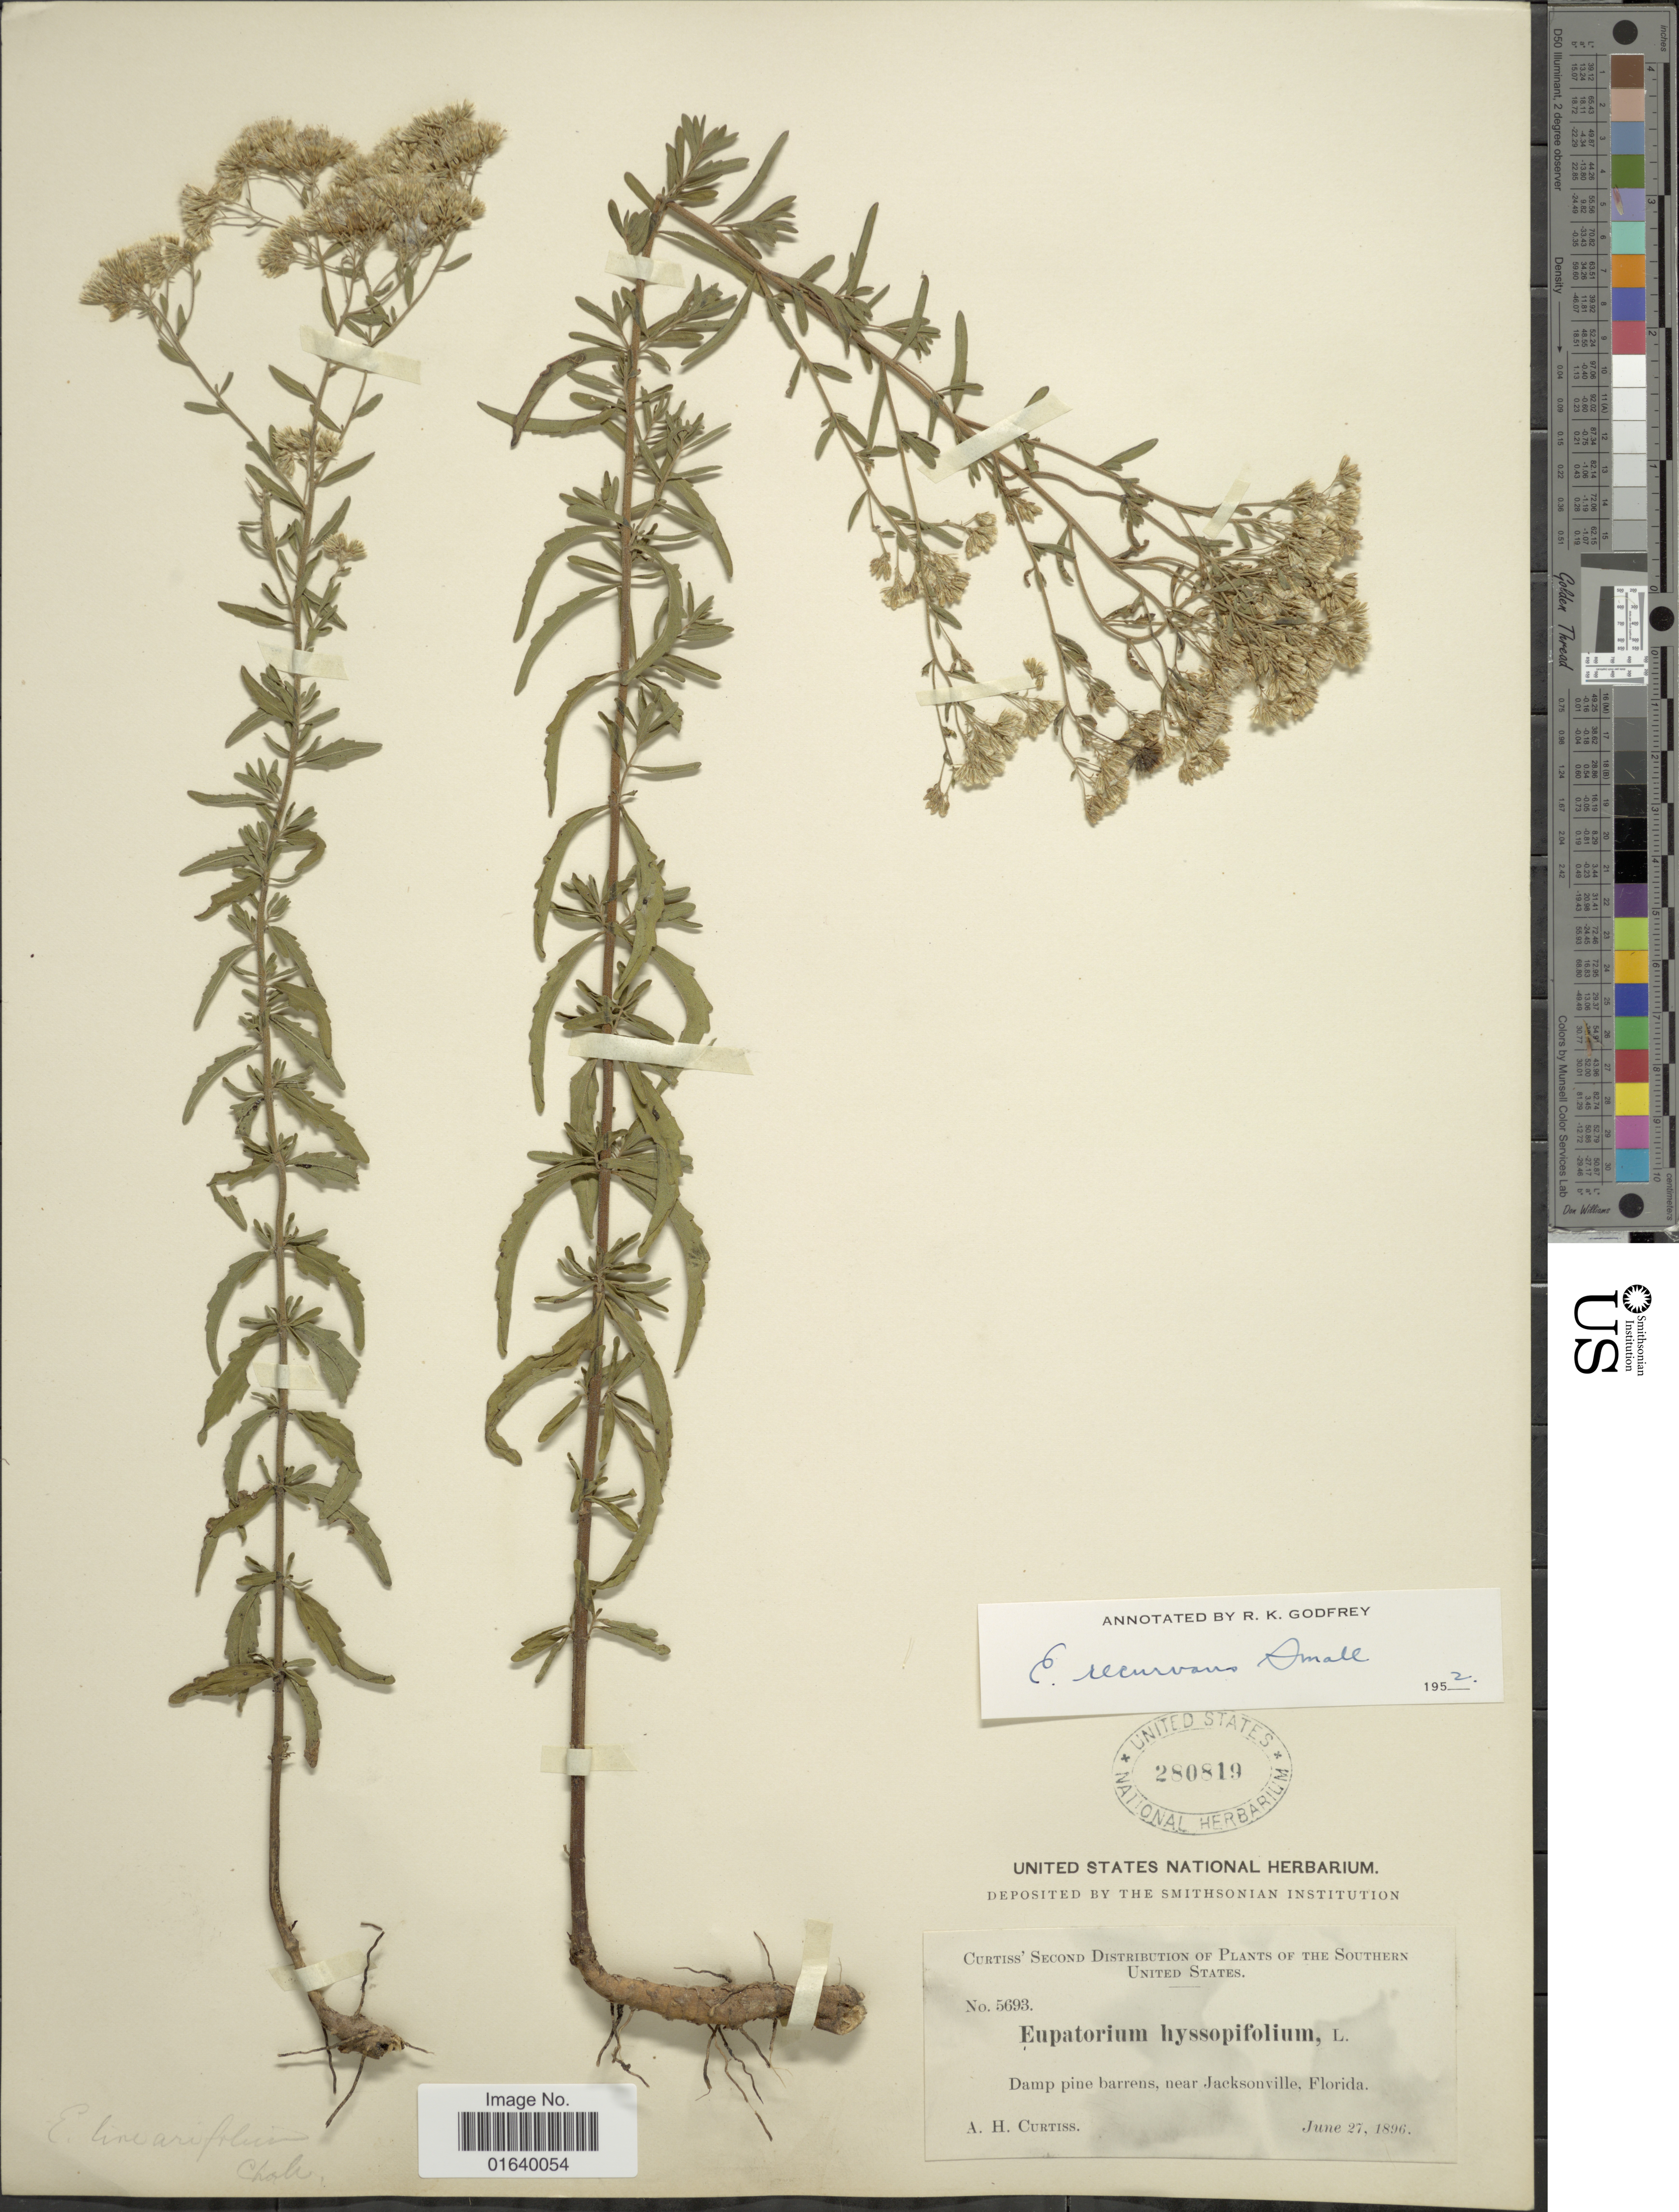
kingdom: Plantae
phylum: Tracheophyta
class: Magnoliopsida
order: Asterales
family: Asteraceae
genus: Eupatorium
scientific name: Eupatorium recurvans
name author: Small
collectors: A. H. Curtiss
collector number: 5693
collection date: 1896-06-27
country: United States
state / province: Florida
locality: Damp pine barrens, near Jacksonville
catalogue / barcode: US 280819